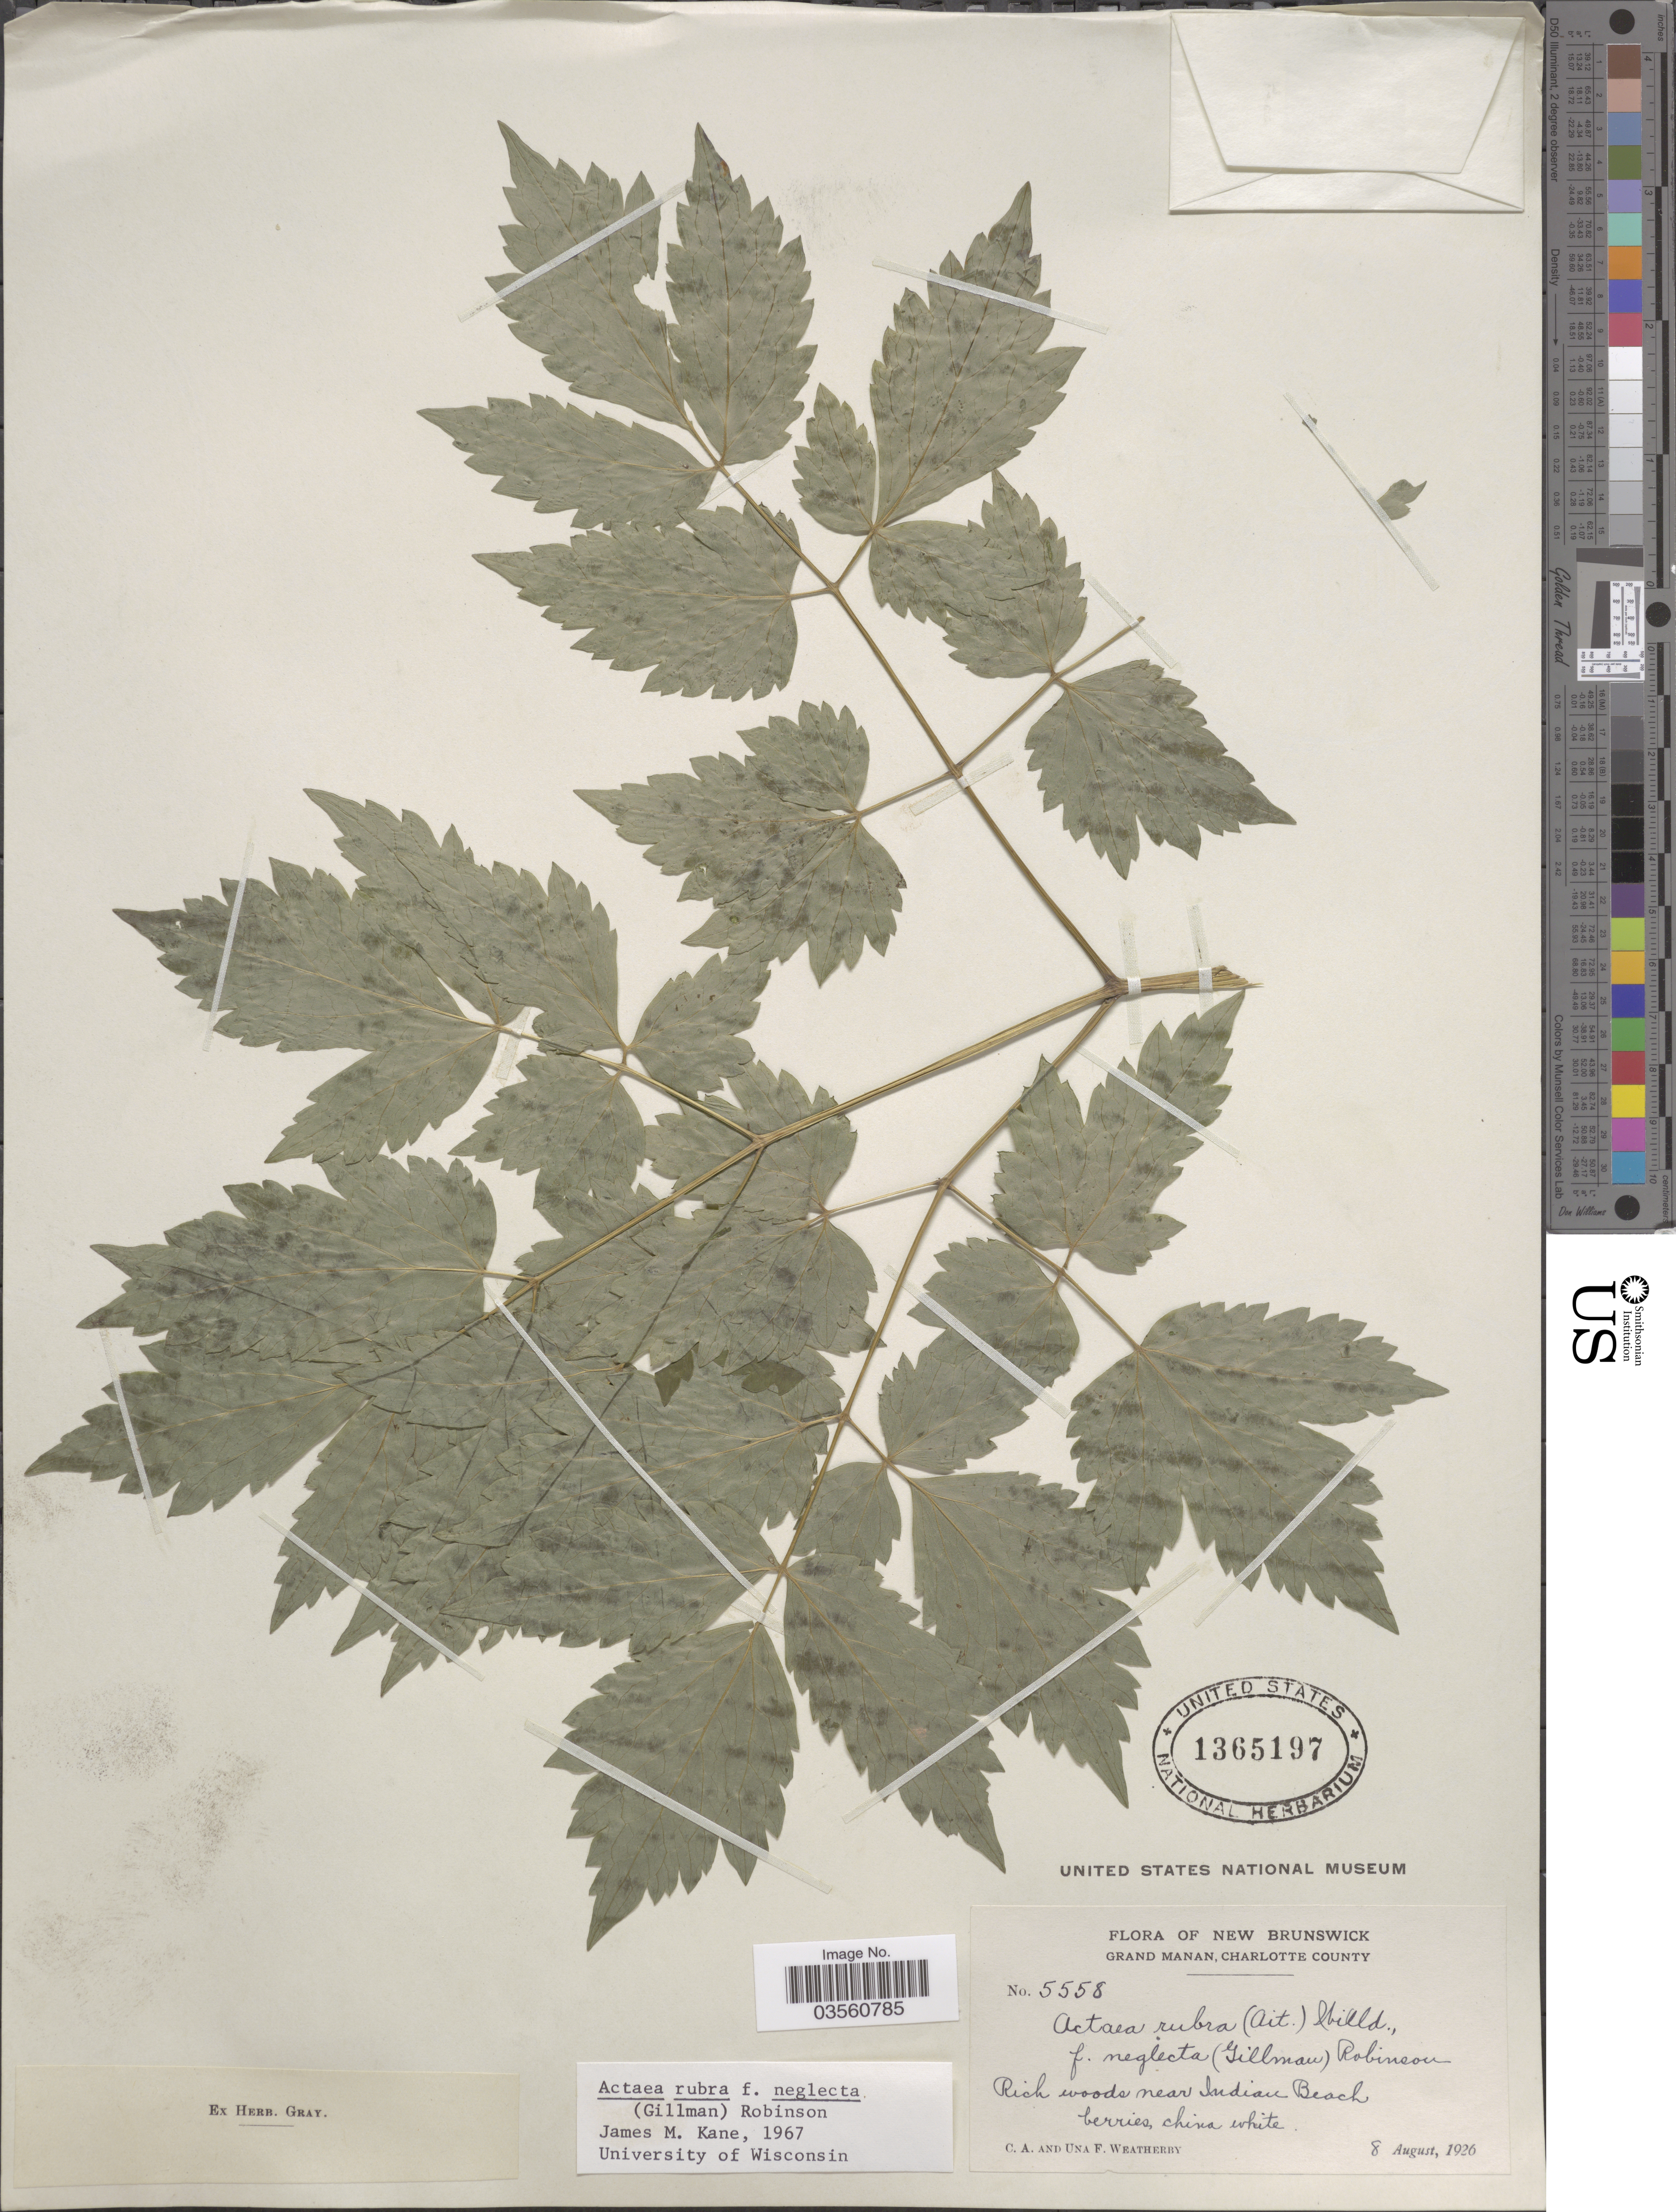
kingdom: Plantae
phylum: Tracheophyta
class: Magnoliopsida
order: Ranunculales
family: Ranunculaceae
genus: Actaea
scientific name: Actaea rubra f. neglecta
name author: (Gillman) B.L. Rob.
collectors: C. A. Weatherby & U. Weatherby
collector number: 5558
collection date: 1926-08-08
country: Canada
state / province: New Brunswick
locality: Grand Manan, Charlotte County. Near Indiana Beach.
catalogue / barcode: US 1365197